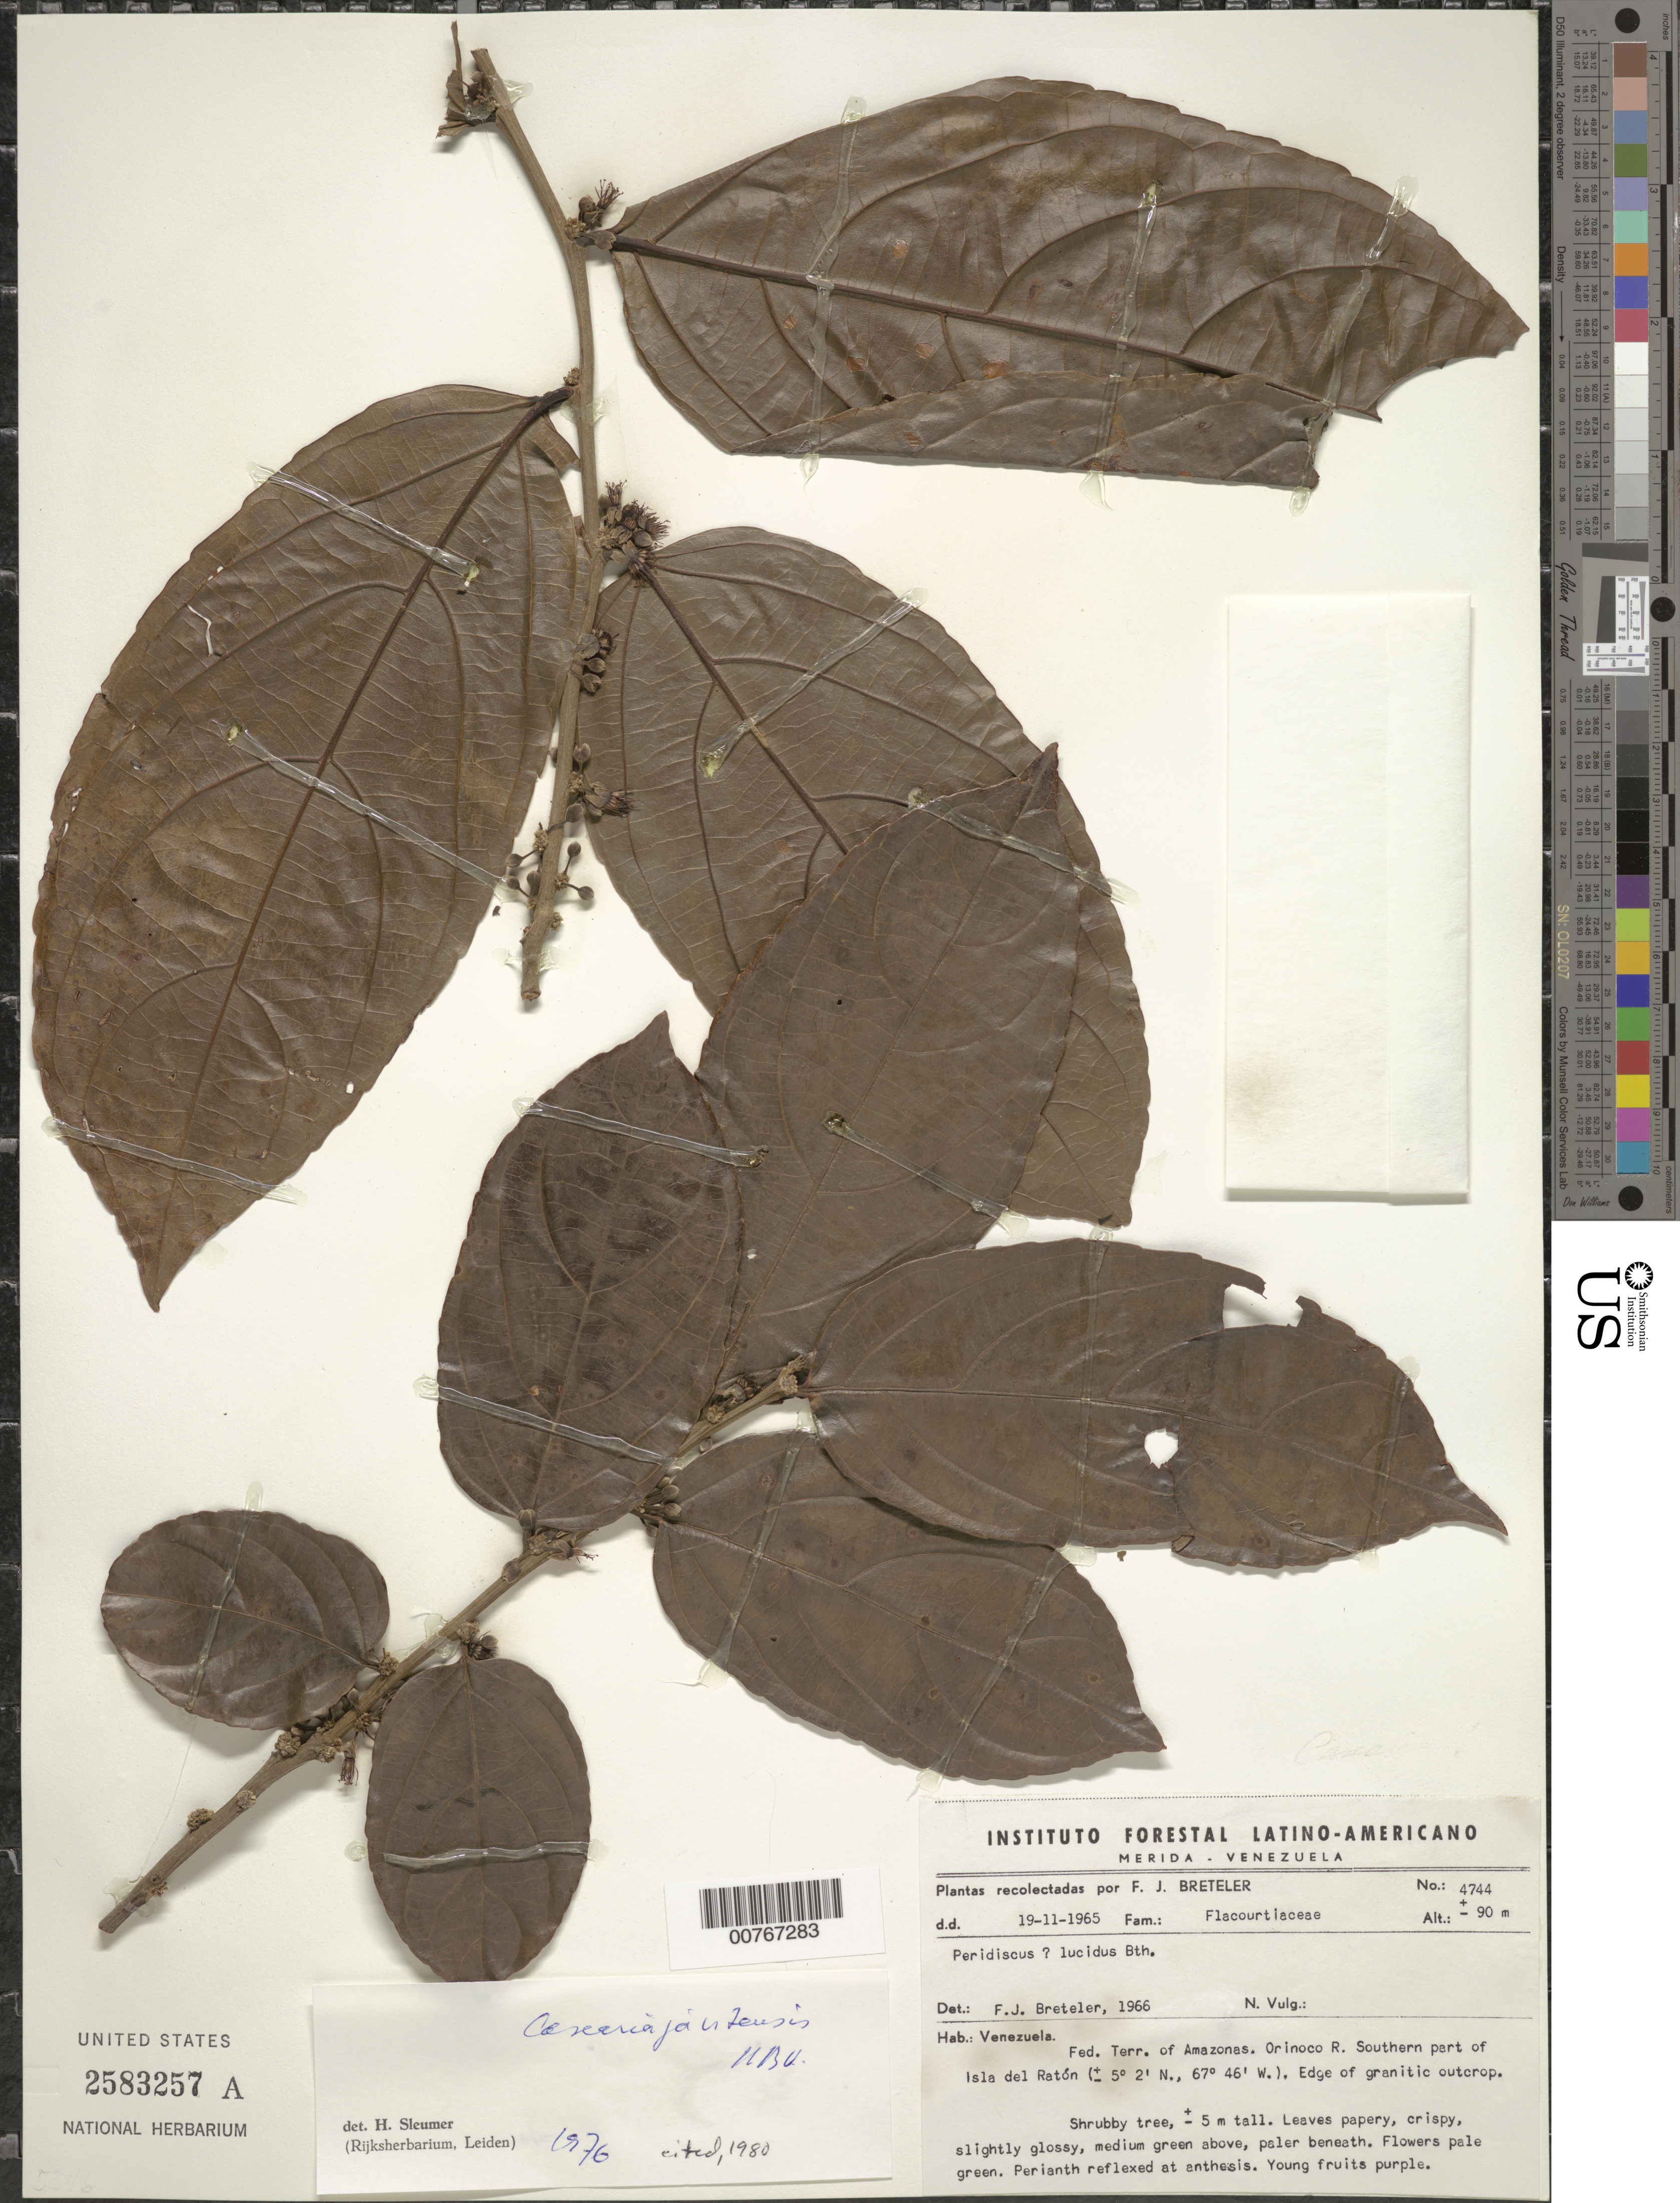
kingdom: Plantae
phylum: Tracheophyta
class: Magnoliopsida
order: Malpighiales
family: Salicaceae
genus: Piparea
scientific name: Piparea multiflora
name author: C.F. Gaertn.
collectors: F. J. Breteler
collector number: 4744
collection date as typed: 19-Nov-65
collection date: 1965-11-19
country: Venezuela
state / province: Amazonas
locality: Orinoco R., southern part of Isla del Ratón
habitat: Edge of granitic outcrop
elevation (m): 90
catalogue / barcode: US 2583257A